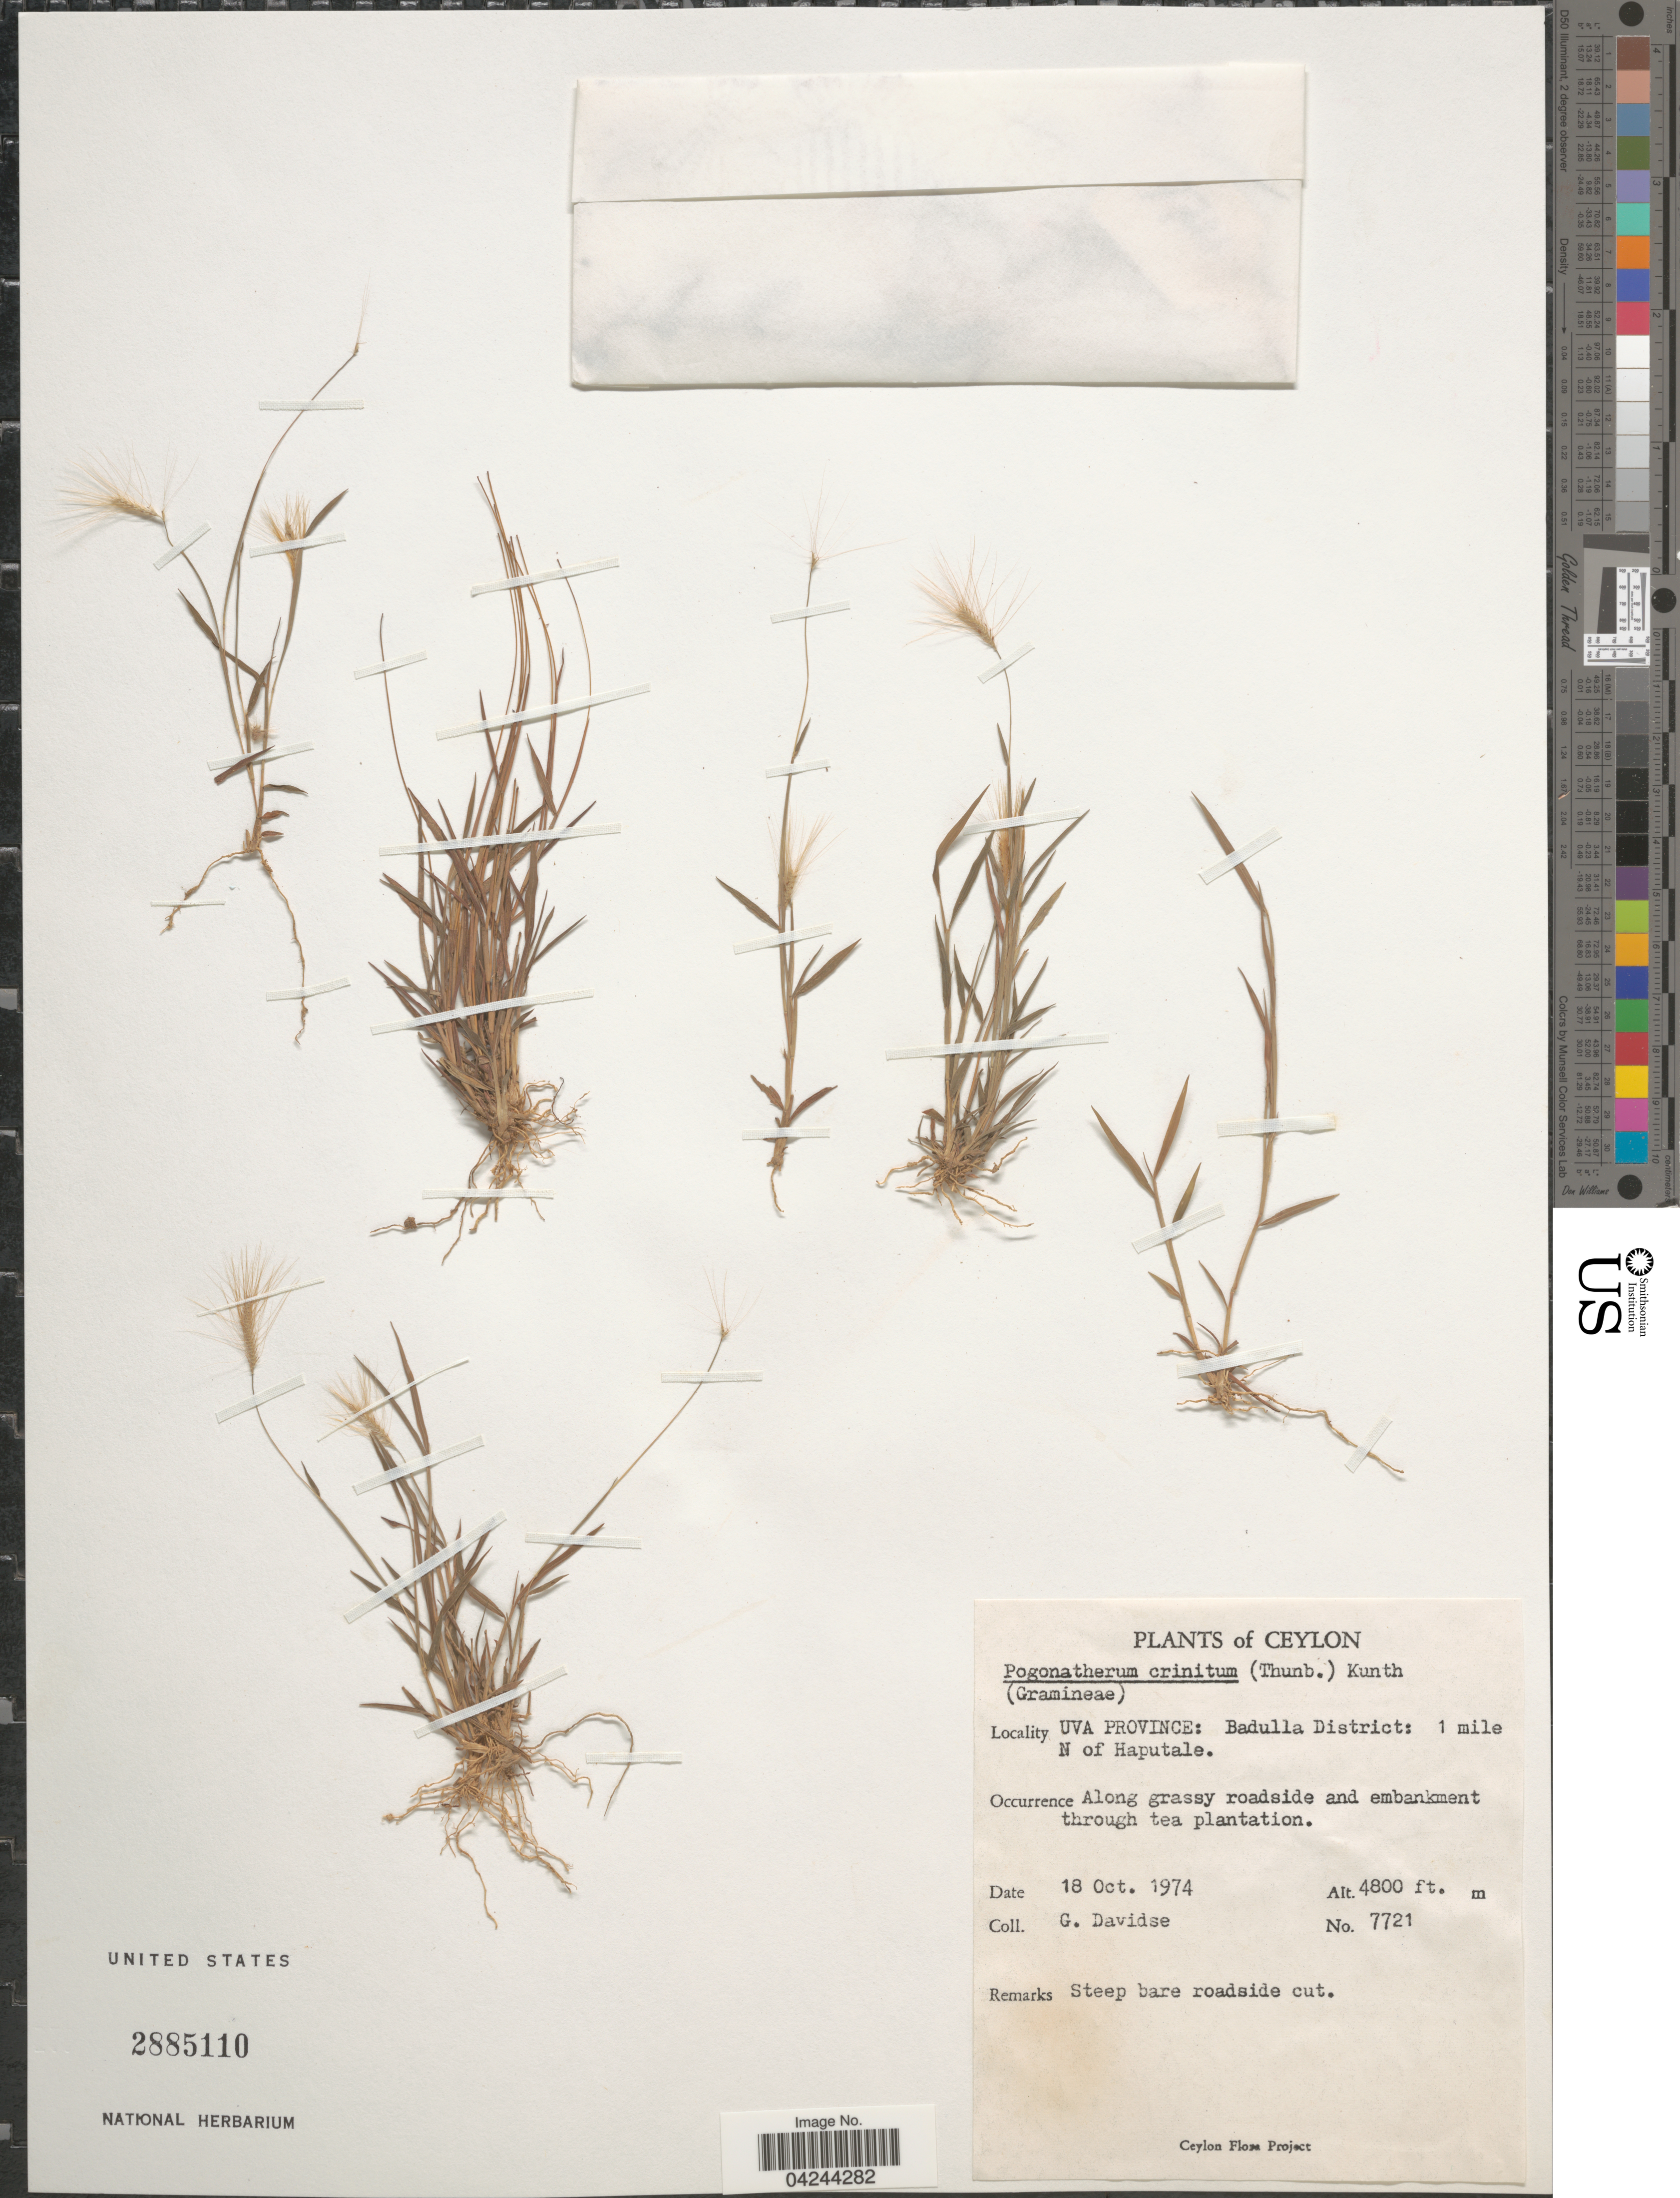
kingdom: Plantae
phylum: Tracheophyta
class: Liliopsida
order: Poales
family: Poaceae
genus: Pogonatherum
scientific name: Pogonatherum crinitum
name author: (Thunb.) Kunth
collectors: G. Davidse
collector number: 7721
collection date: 1974-10-18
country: Sri Lanka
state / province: Uva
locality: Ceylon. Badulla District: 1 mile N of Haputale.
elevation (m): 1463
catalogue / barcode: US 2885110